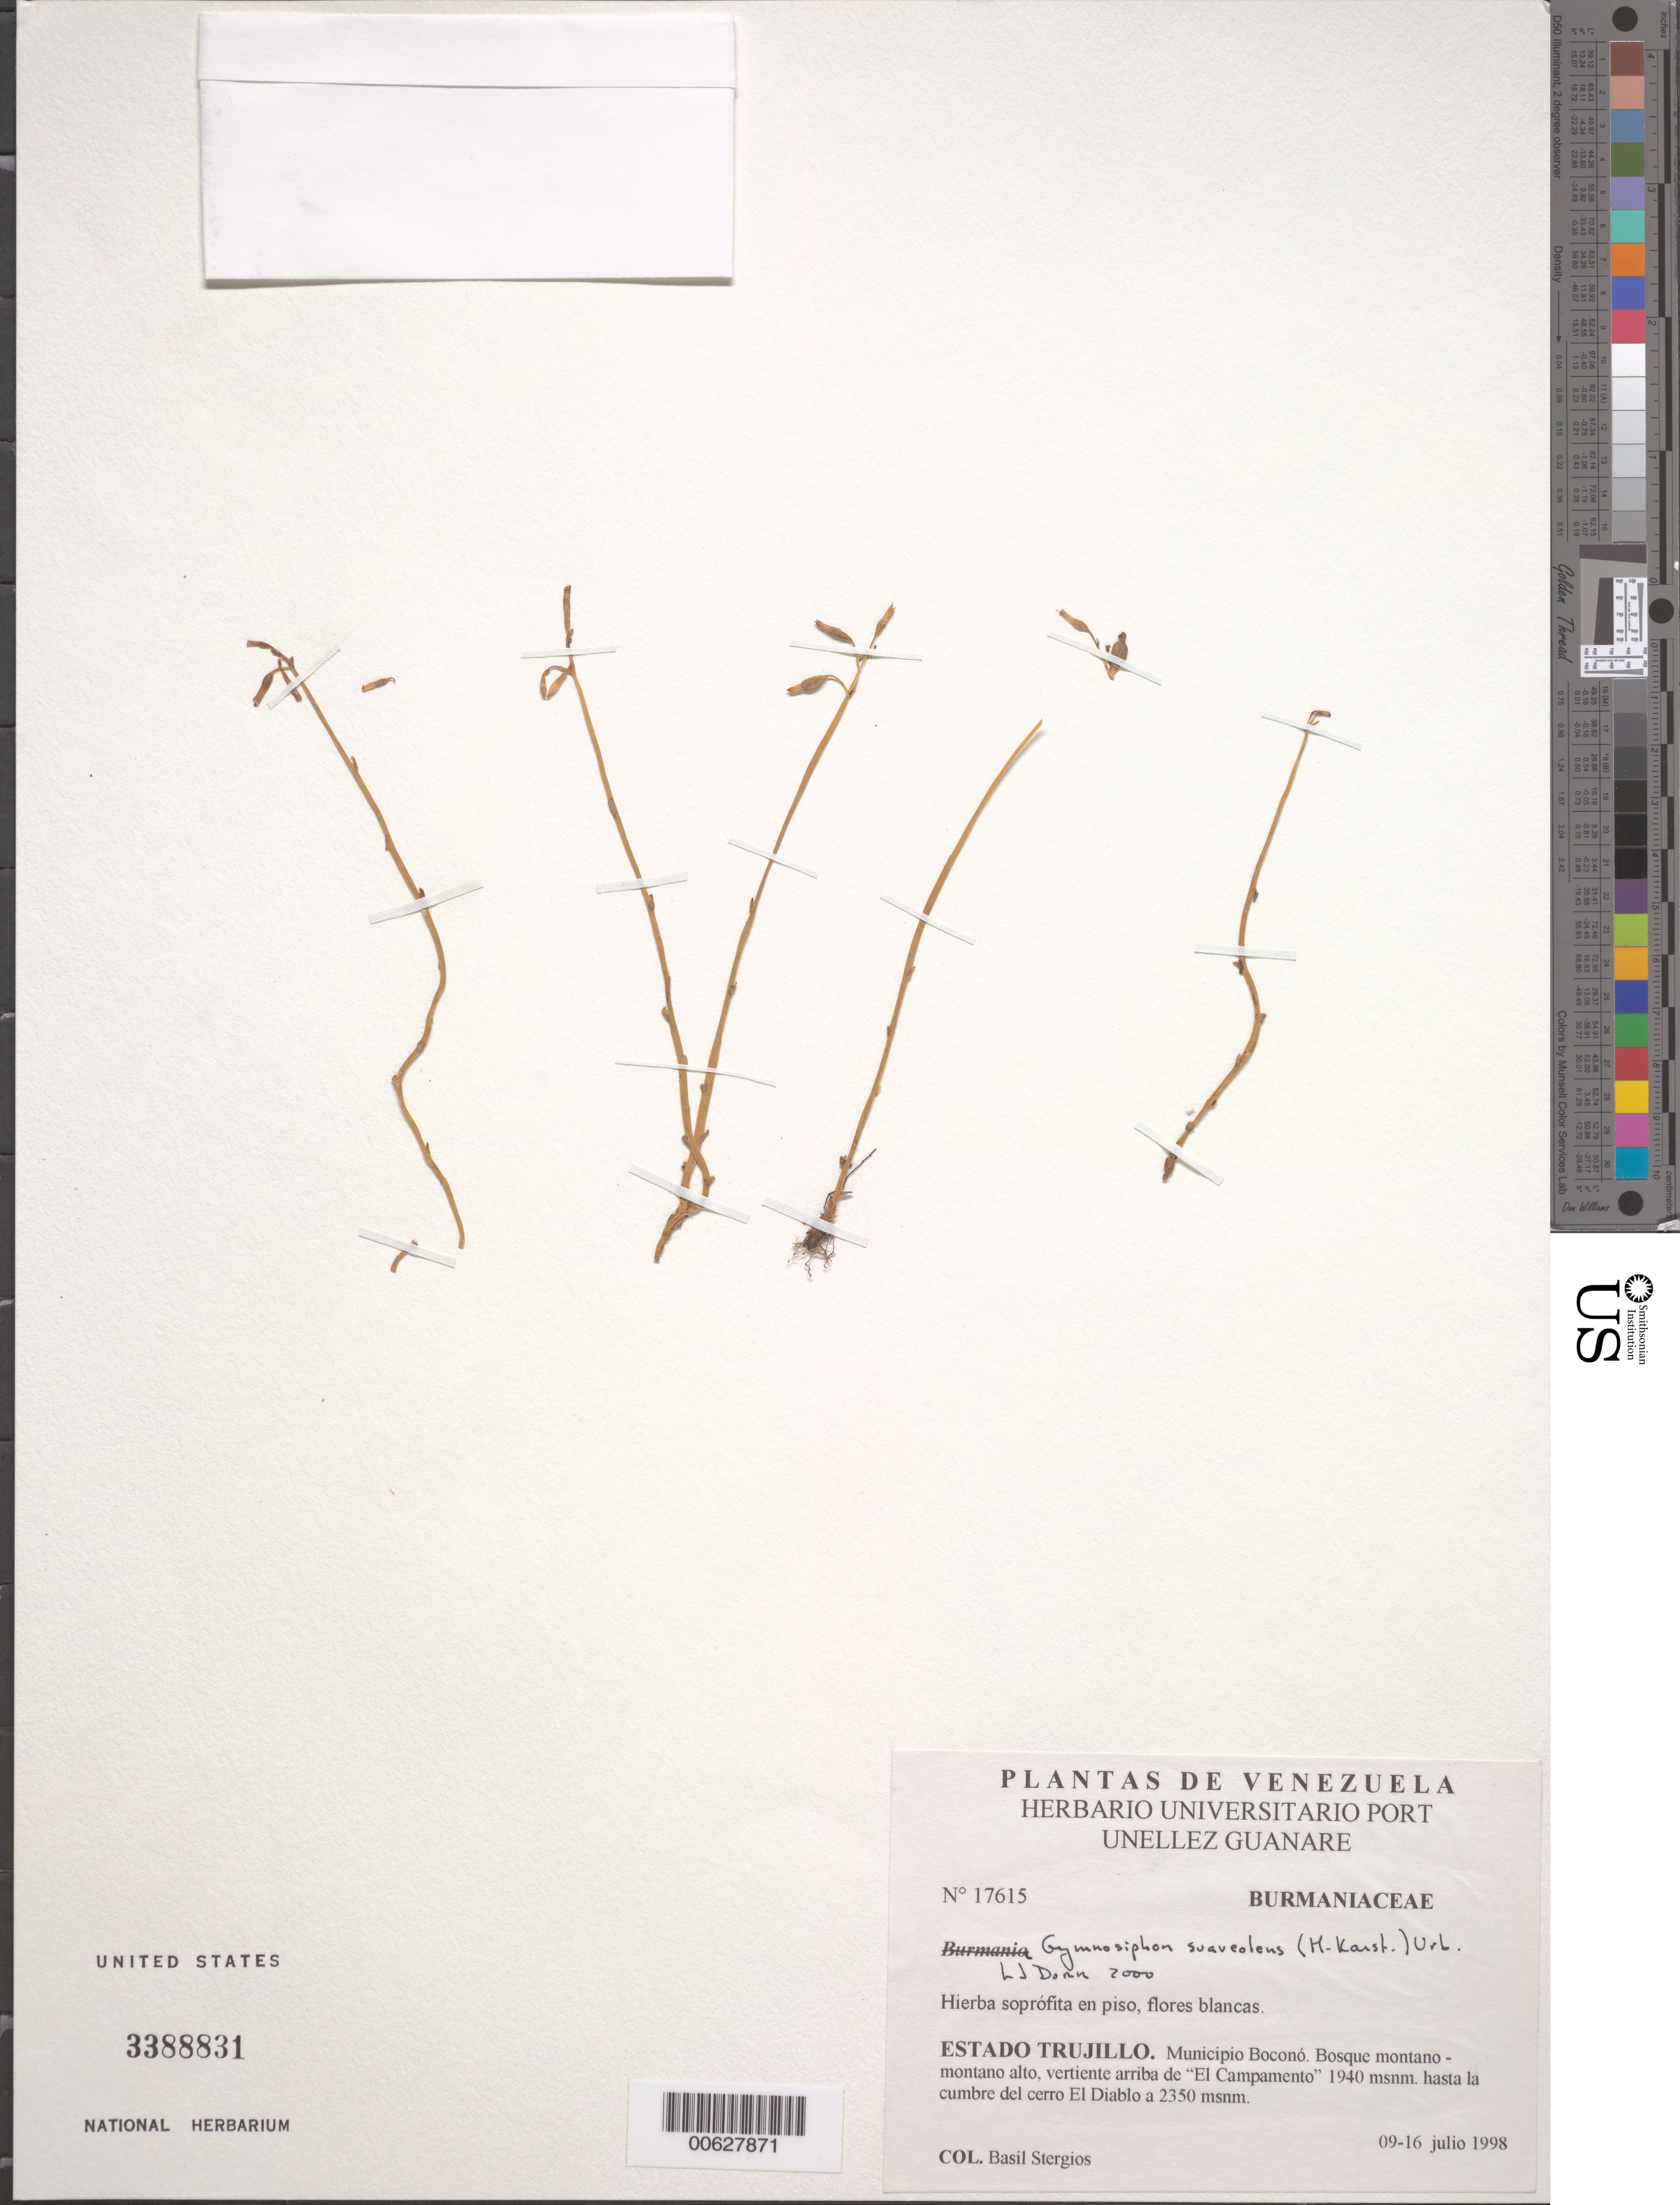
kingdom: Plantae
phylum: Tracheophyta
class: Liliopsida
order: Dioscoreales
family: Burmanniaceae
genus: Gymnosiphon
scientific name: Gymnosiphon suaveolens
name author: (H. Karst.) Urb.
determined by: Dorr, L. J., (BOT), Smithsonian Institution - National Museum of Natural History (UNITED STATES)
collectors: B. G. Stergios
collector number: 17615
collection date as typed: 09 Jul 1998 to 16 Jul 1998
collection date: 1998-07-09/1998-07-16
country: Venezuela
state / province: Trujillo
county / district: Boconó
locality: Vertiente arriba de El Campamento 1940 m hasta la cumbre del cerro El Diablo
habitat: Bosque montano - montano alto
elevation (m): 1940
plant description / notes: PORT, US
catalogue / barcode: US 3388831